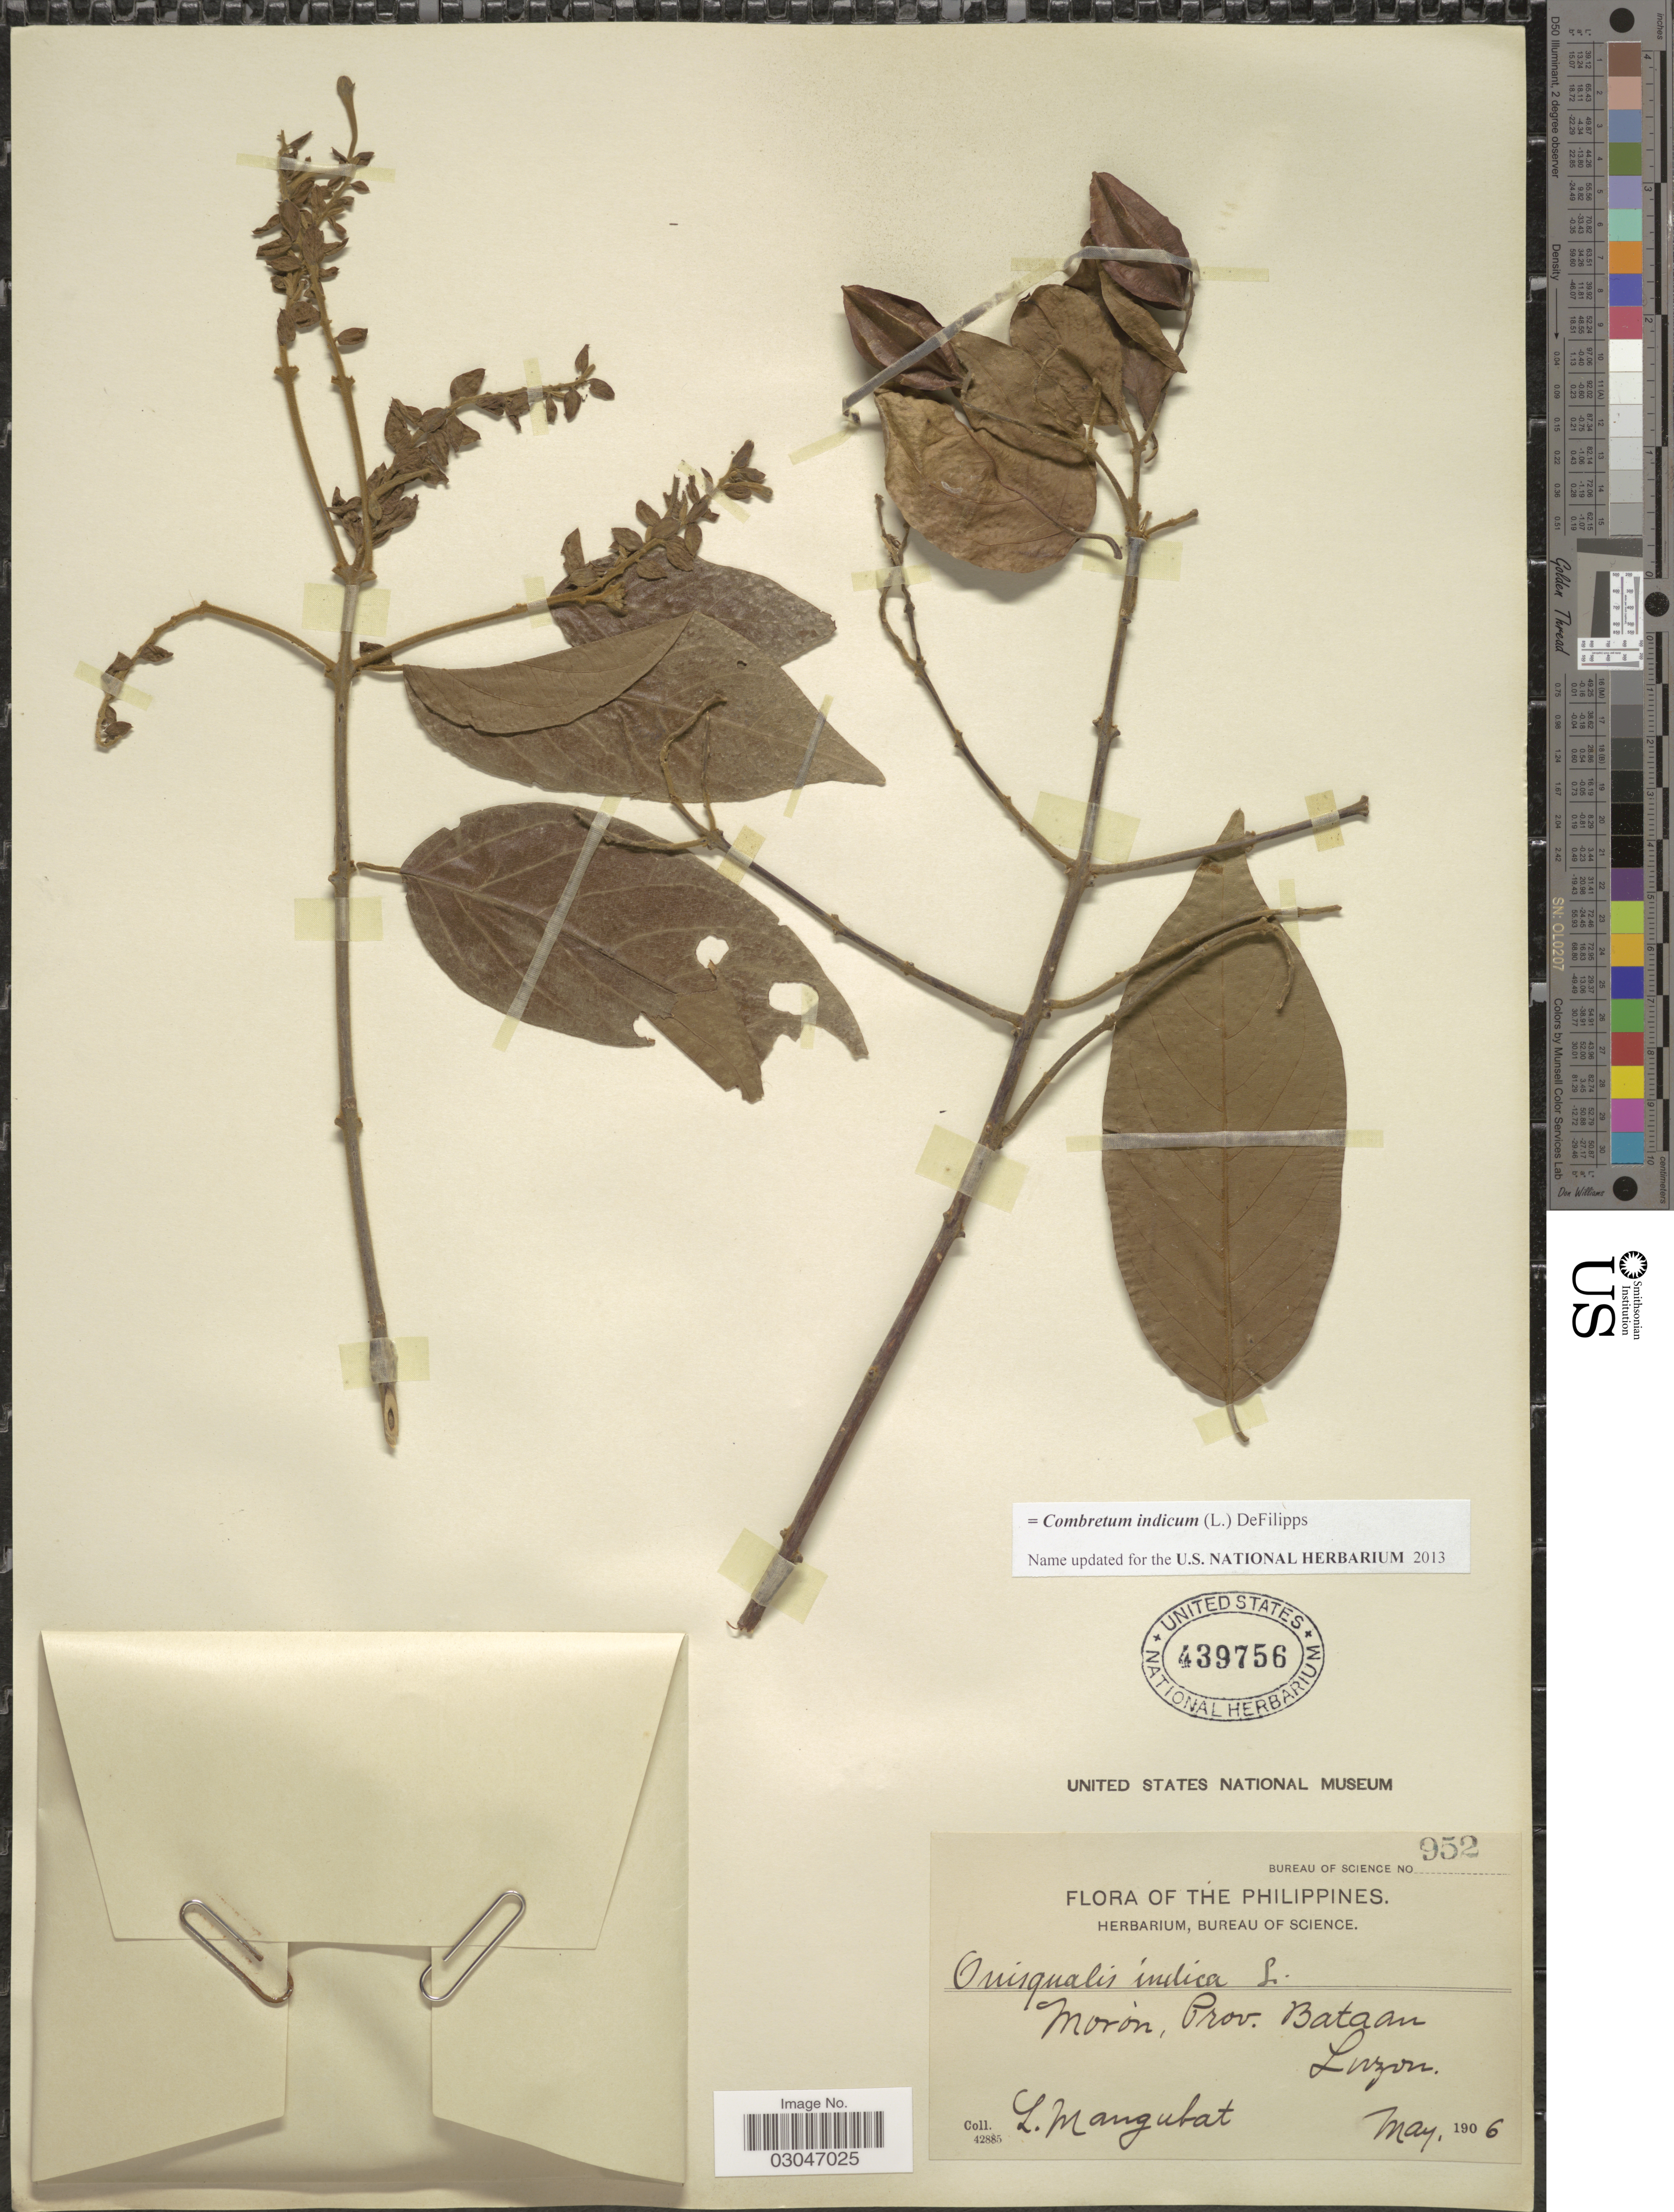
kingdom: Plantae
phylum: Tracheophyta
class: Magnoliopsida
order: Myrtales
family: Combretaceae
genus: Combretum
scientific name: Combretum indicum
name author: (L.) DeFilipps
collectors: L. Mangubat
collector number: Bureau of Science 952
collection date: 1906-05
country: Philippines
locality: Moron, Prov. Bataan, Luzon.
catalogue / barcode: US 439756